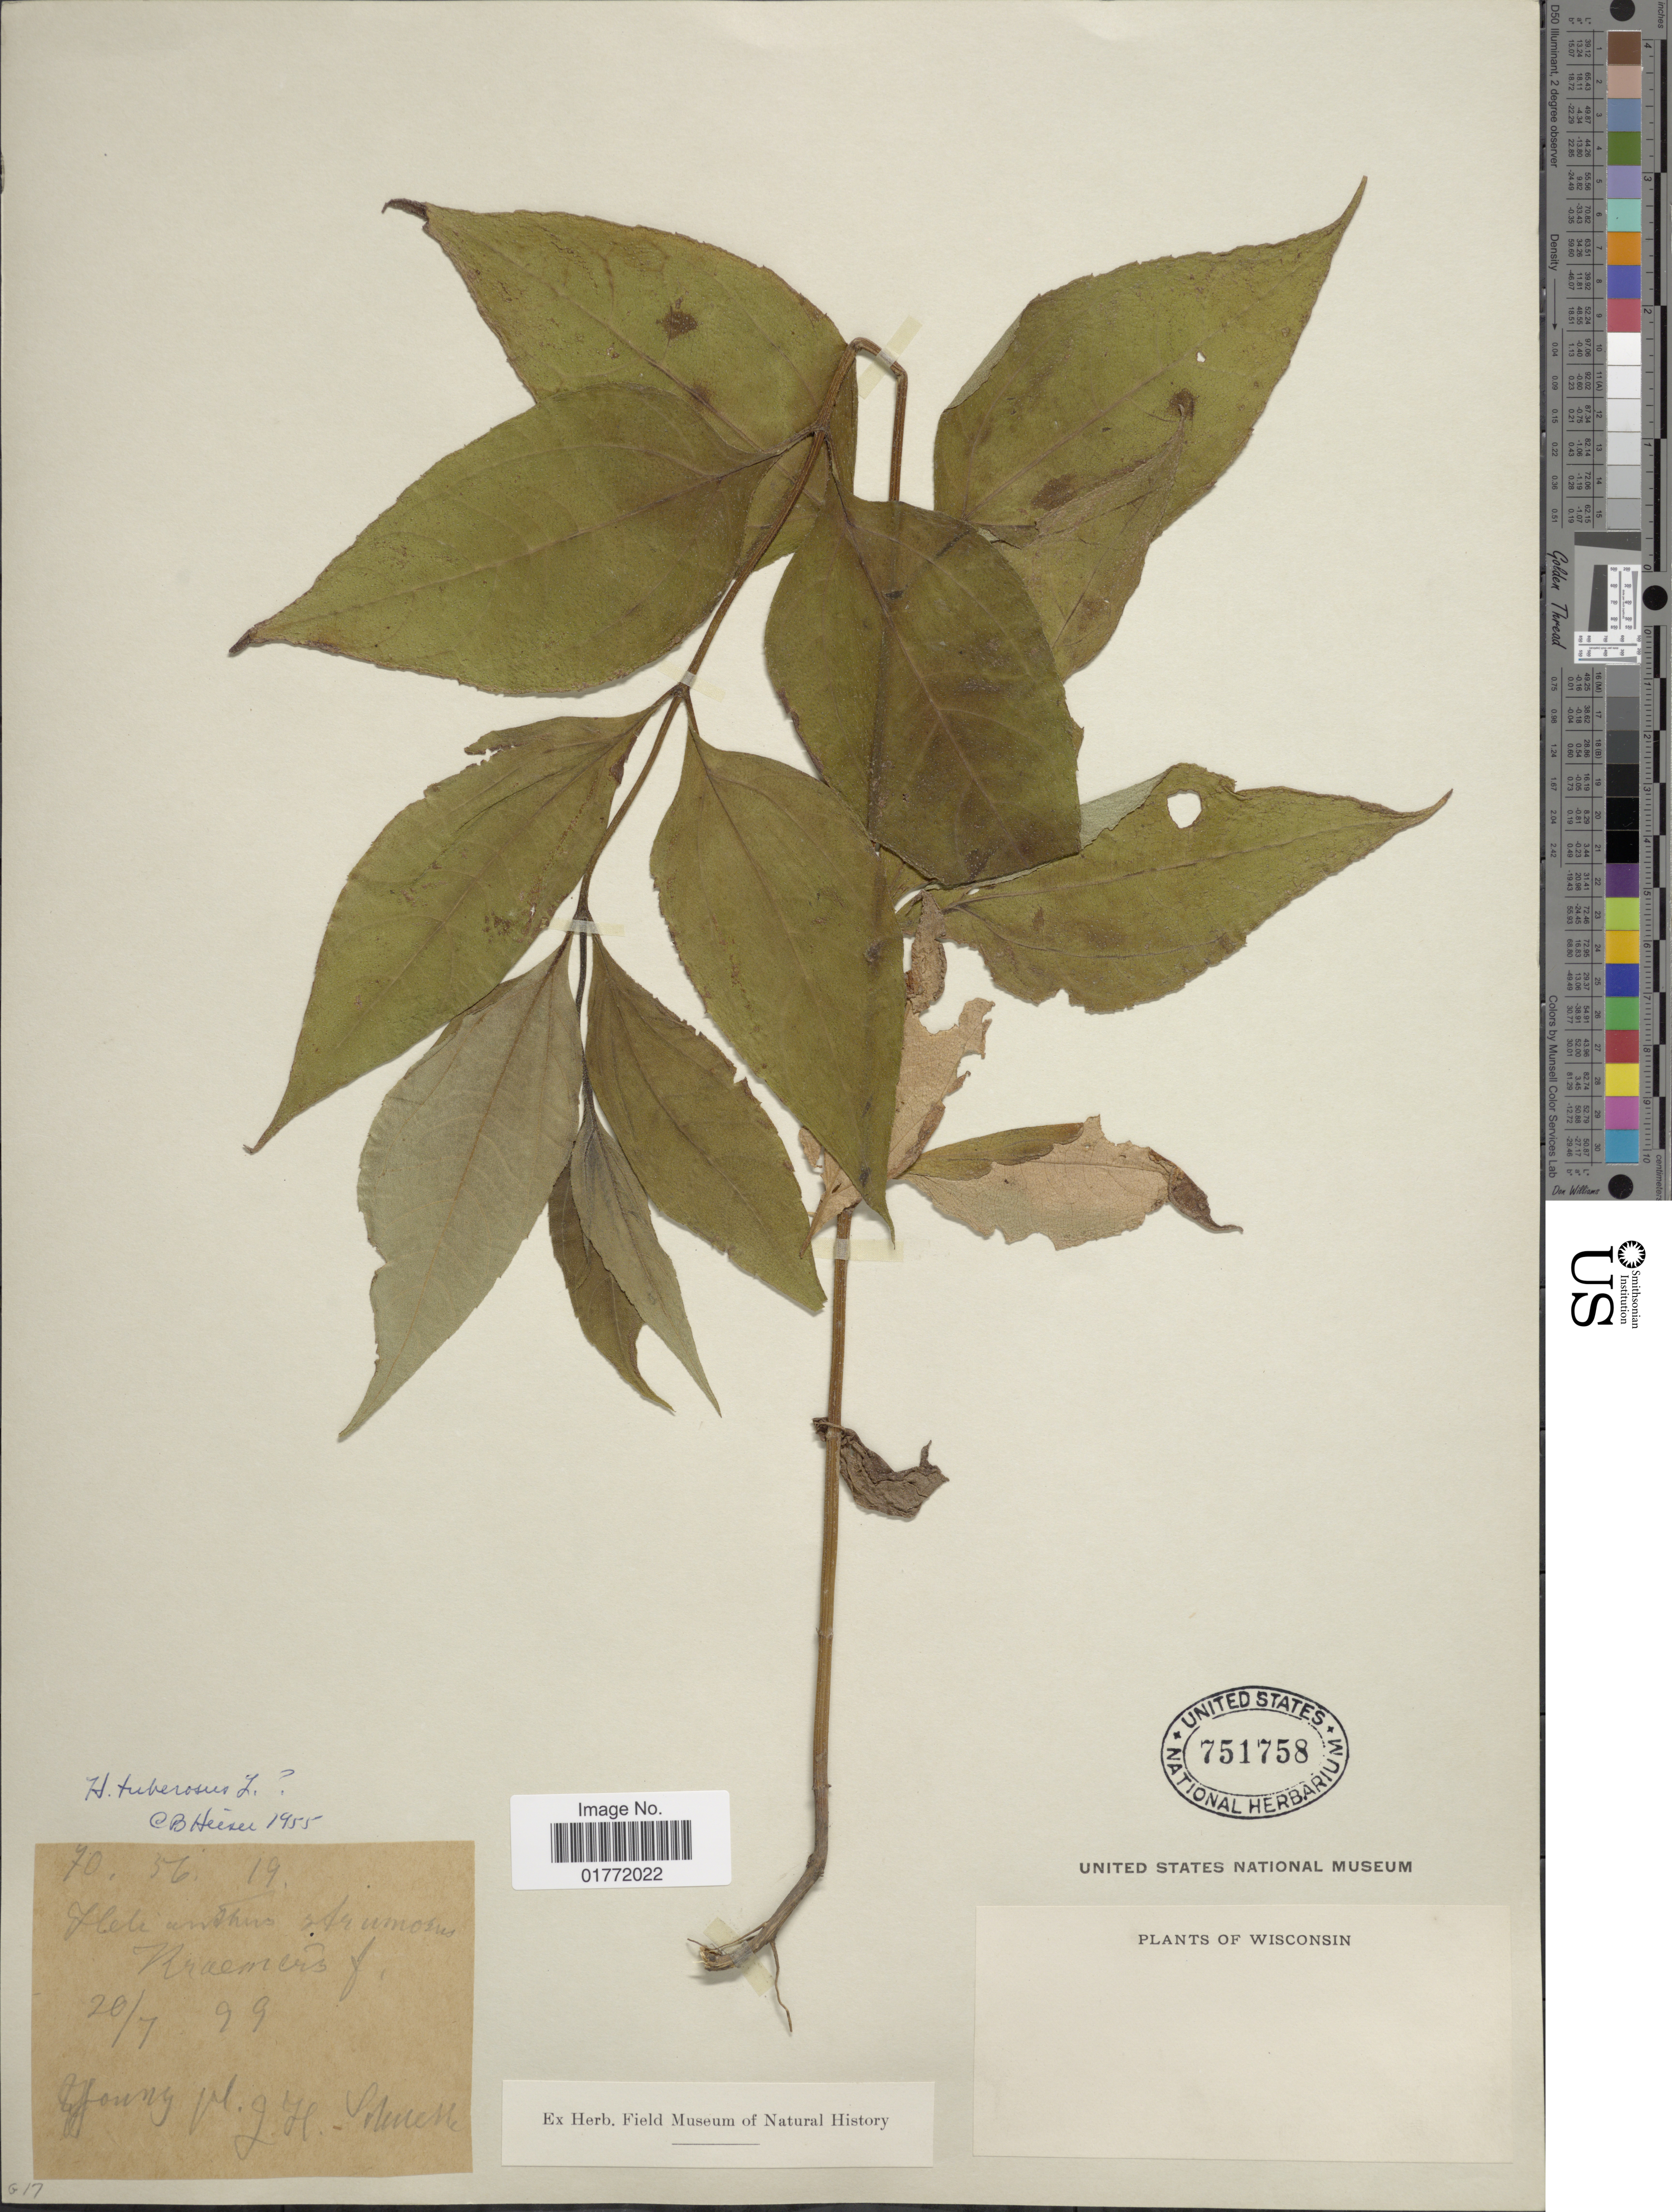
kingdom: Plantae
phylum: Tracheophyta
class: Magnoliopsida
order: Asterales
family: Asteraceae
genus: Helianthus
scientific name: Helianthus tuberosus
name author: L.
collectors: J. H. Schuette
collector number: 705619*?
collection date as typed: Transcribed d/m/y: 20/7/99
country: United States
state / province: Wisconsin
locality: Wisconcin.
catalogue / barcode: US 751758